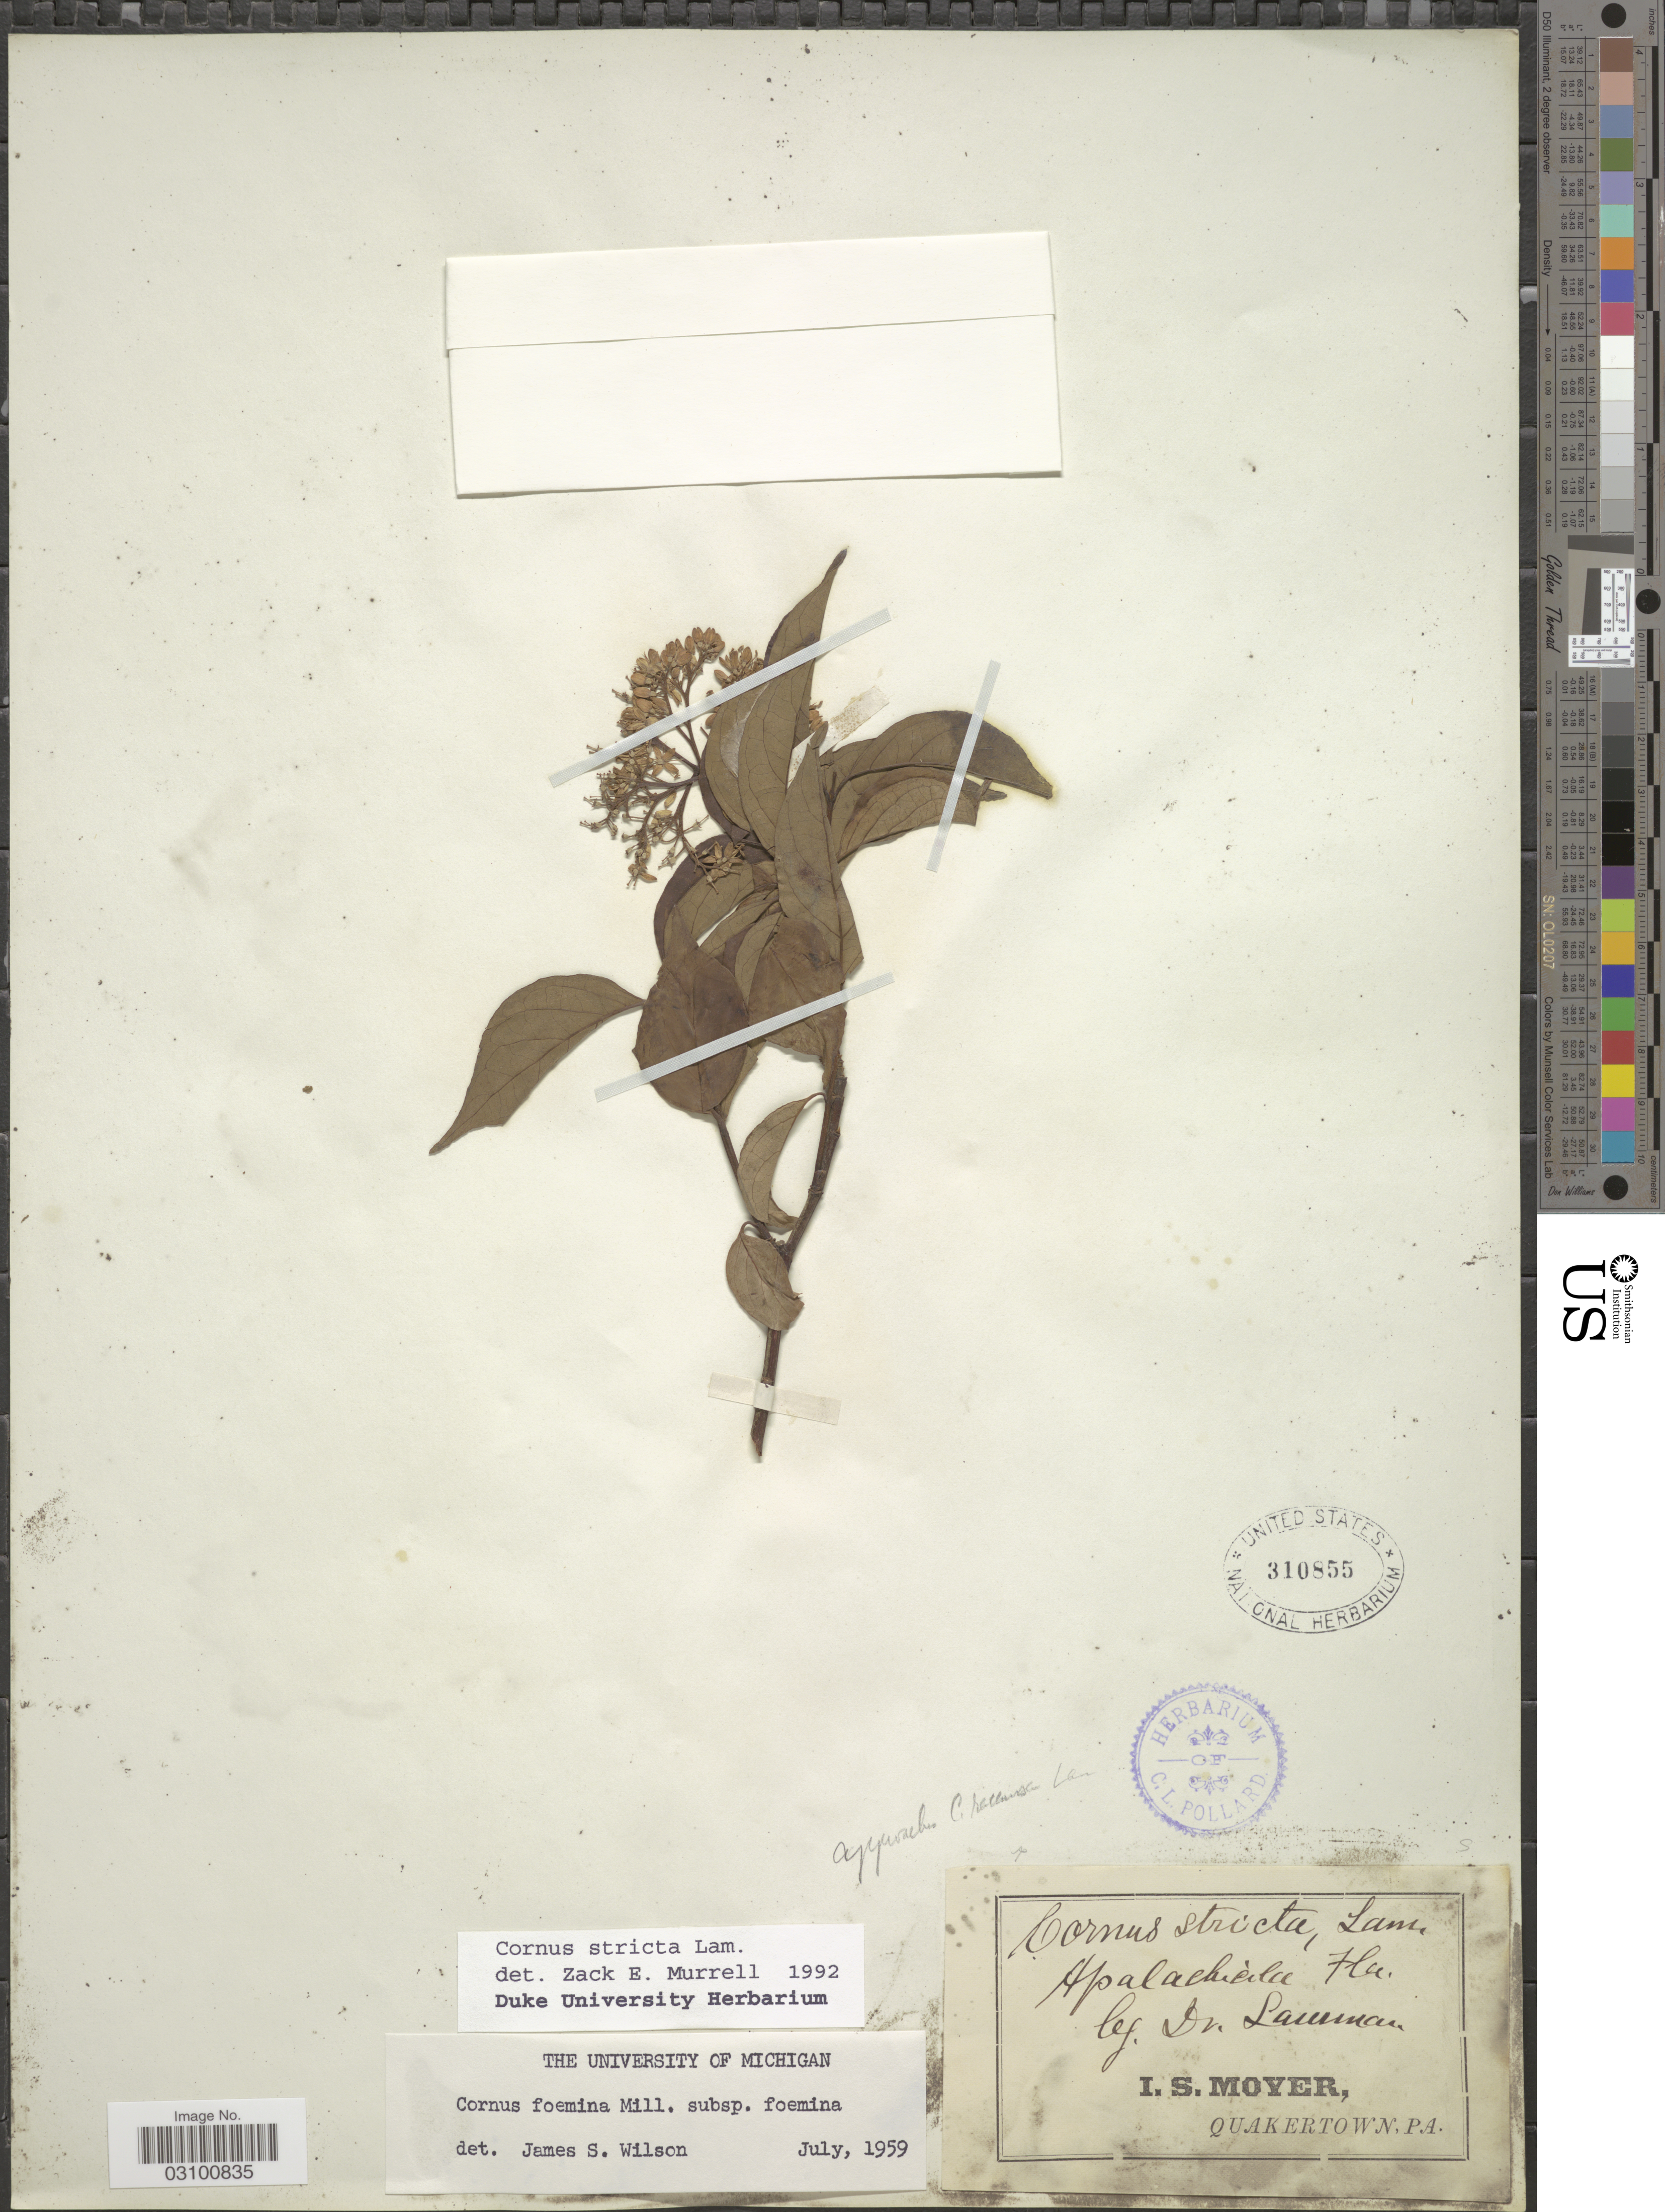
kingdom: Plantae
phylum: Tracheophyta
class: Magnoliopsida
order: Cornales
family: Cornaceae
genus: Cornus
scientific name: Cornus stricta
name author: Lam.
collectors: Lamman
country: United States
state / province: Florida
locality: Apalachicola.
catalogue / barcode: US 310855